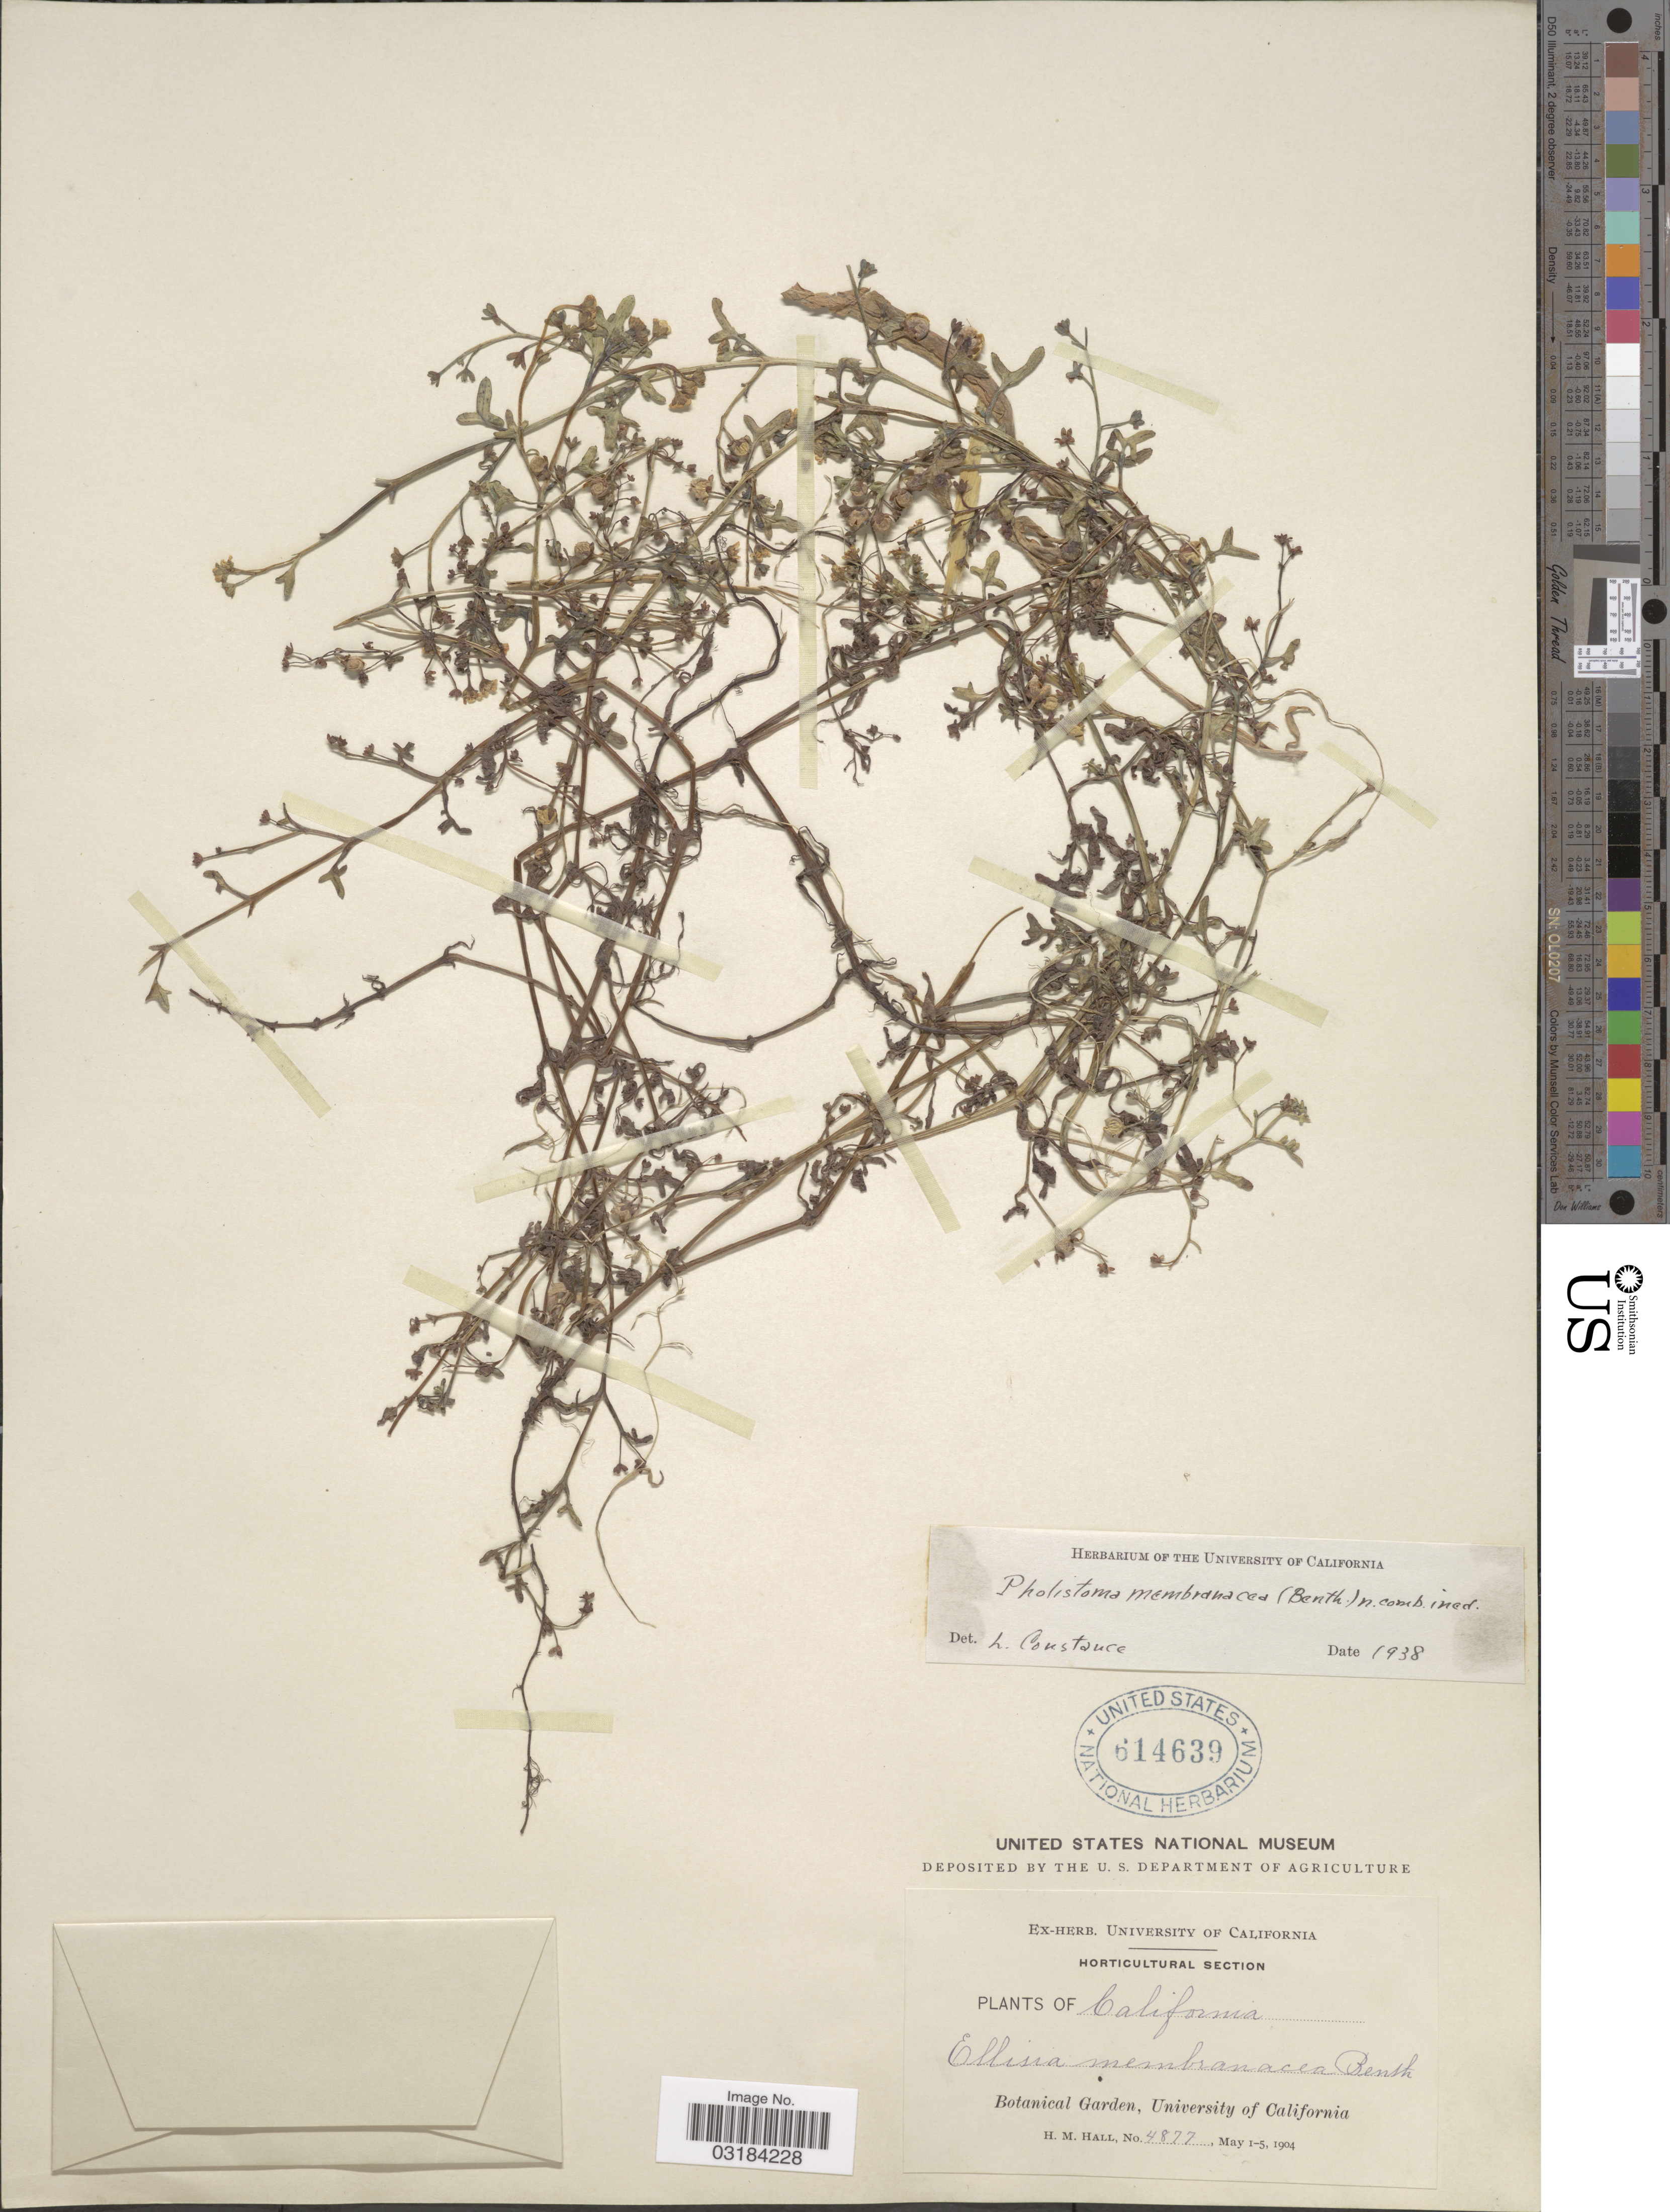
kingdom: Plantae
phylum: Tracheophyta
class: Magnoliopsida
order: Boraginales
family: Hydrophyllaceae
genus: Pholistoma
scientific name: Pholistoma membranaceum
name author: (Benth.) Constance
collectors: H. M. Hall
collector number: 4877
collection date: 1904-05-01/1904-05-05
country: United States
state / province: California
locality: Botanical Garden, University of California.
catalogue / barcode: US 614639